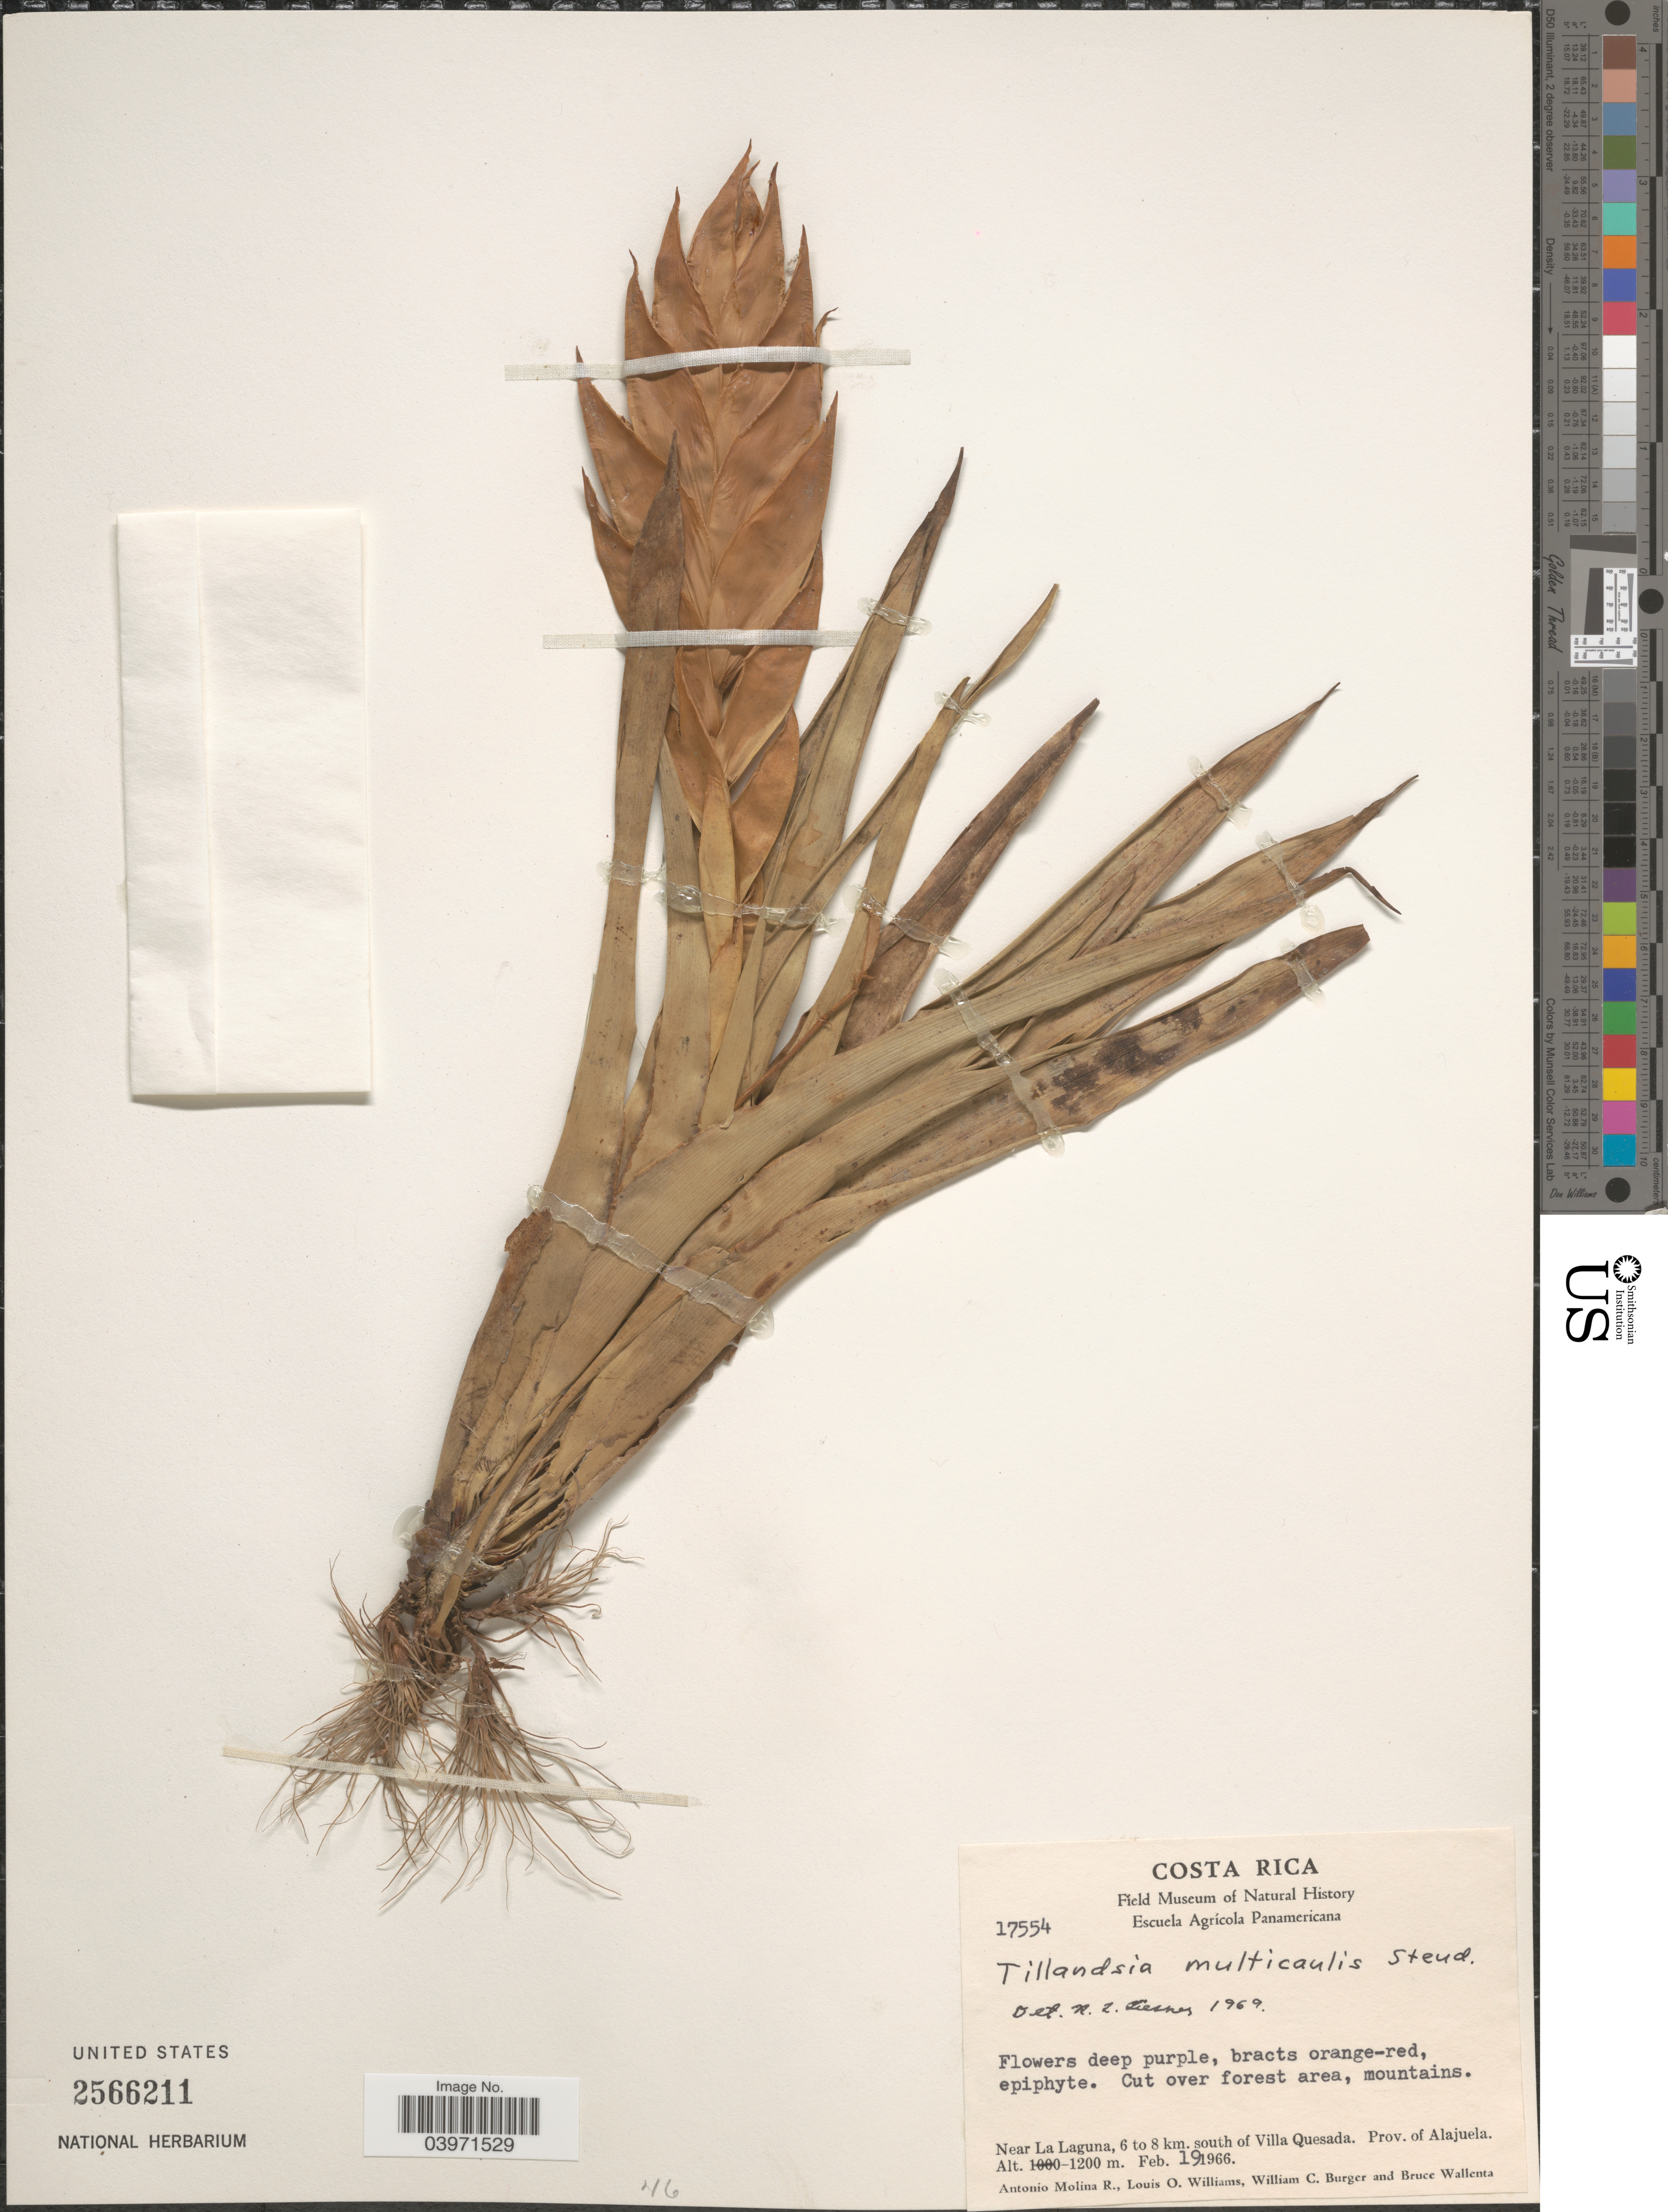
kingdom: Plantae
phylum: Tracheophyta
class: Liliopsida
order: Poales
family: Bromeliaceae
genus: Tillandsia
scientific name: Tillandsia multicaulis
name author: Steud.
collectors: A. Molina R., L. O. Williams, W. Burger & B. Wallenta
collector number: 17554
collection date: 1966-02-19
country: Costa Rica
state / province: Alajuela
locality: Near La Laguna, 6 to 8 km. south of Villa Quesada.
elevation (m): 1200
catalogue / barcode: US 2566211